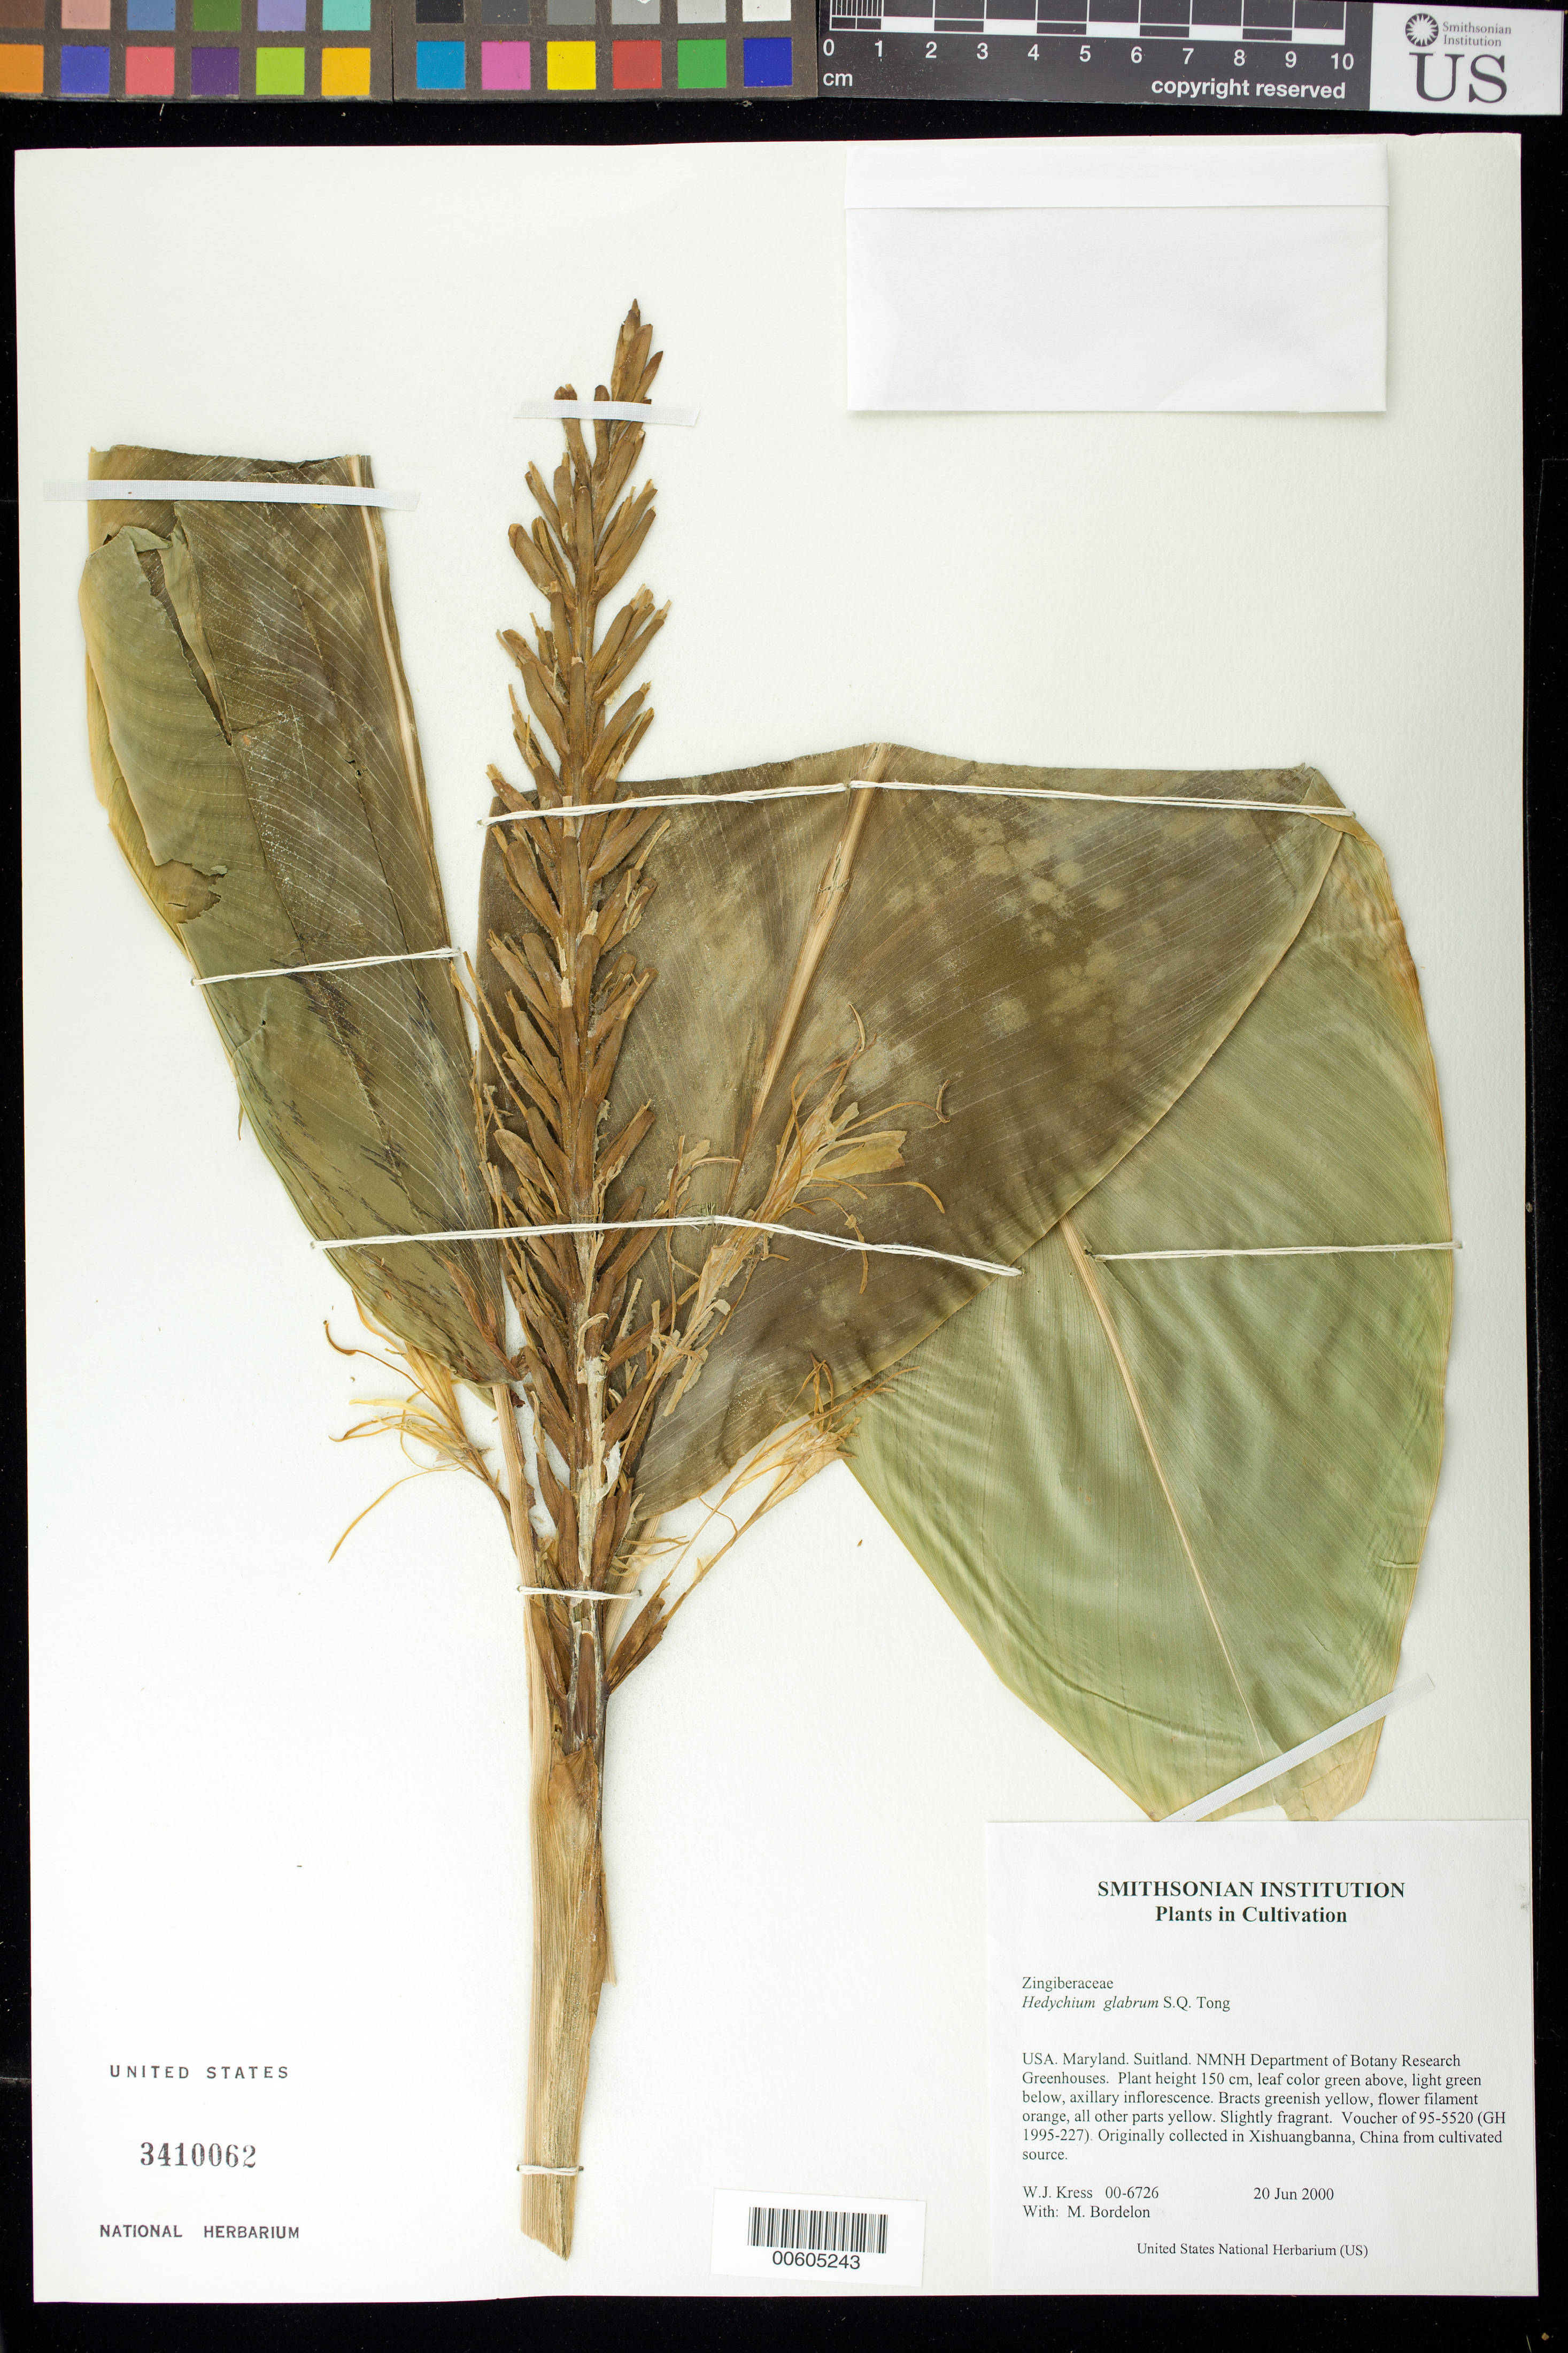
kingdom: Plantae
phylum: Tracheophyta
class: Liliopsida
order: Zingiberales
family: Zingiberaceae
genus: Hedychium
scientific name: Hedychium glabrum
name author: S.Q. Tong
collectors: W. J. Kress & M. Bordelon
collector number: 00-6726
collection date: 2000-06-20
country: United States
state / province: Maryland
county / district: Prince George's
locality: NMNH Botany Research Greenhouses. Suitland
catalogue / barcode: US 3410062